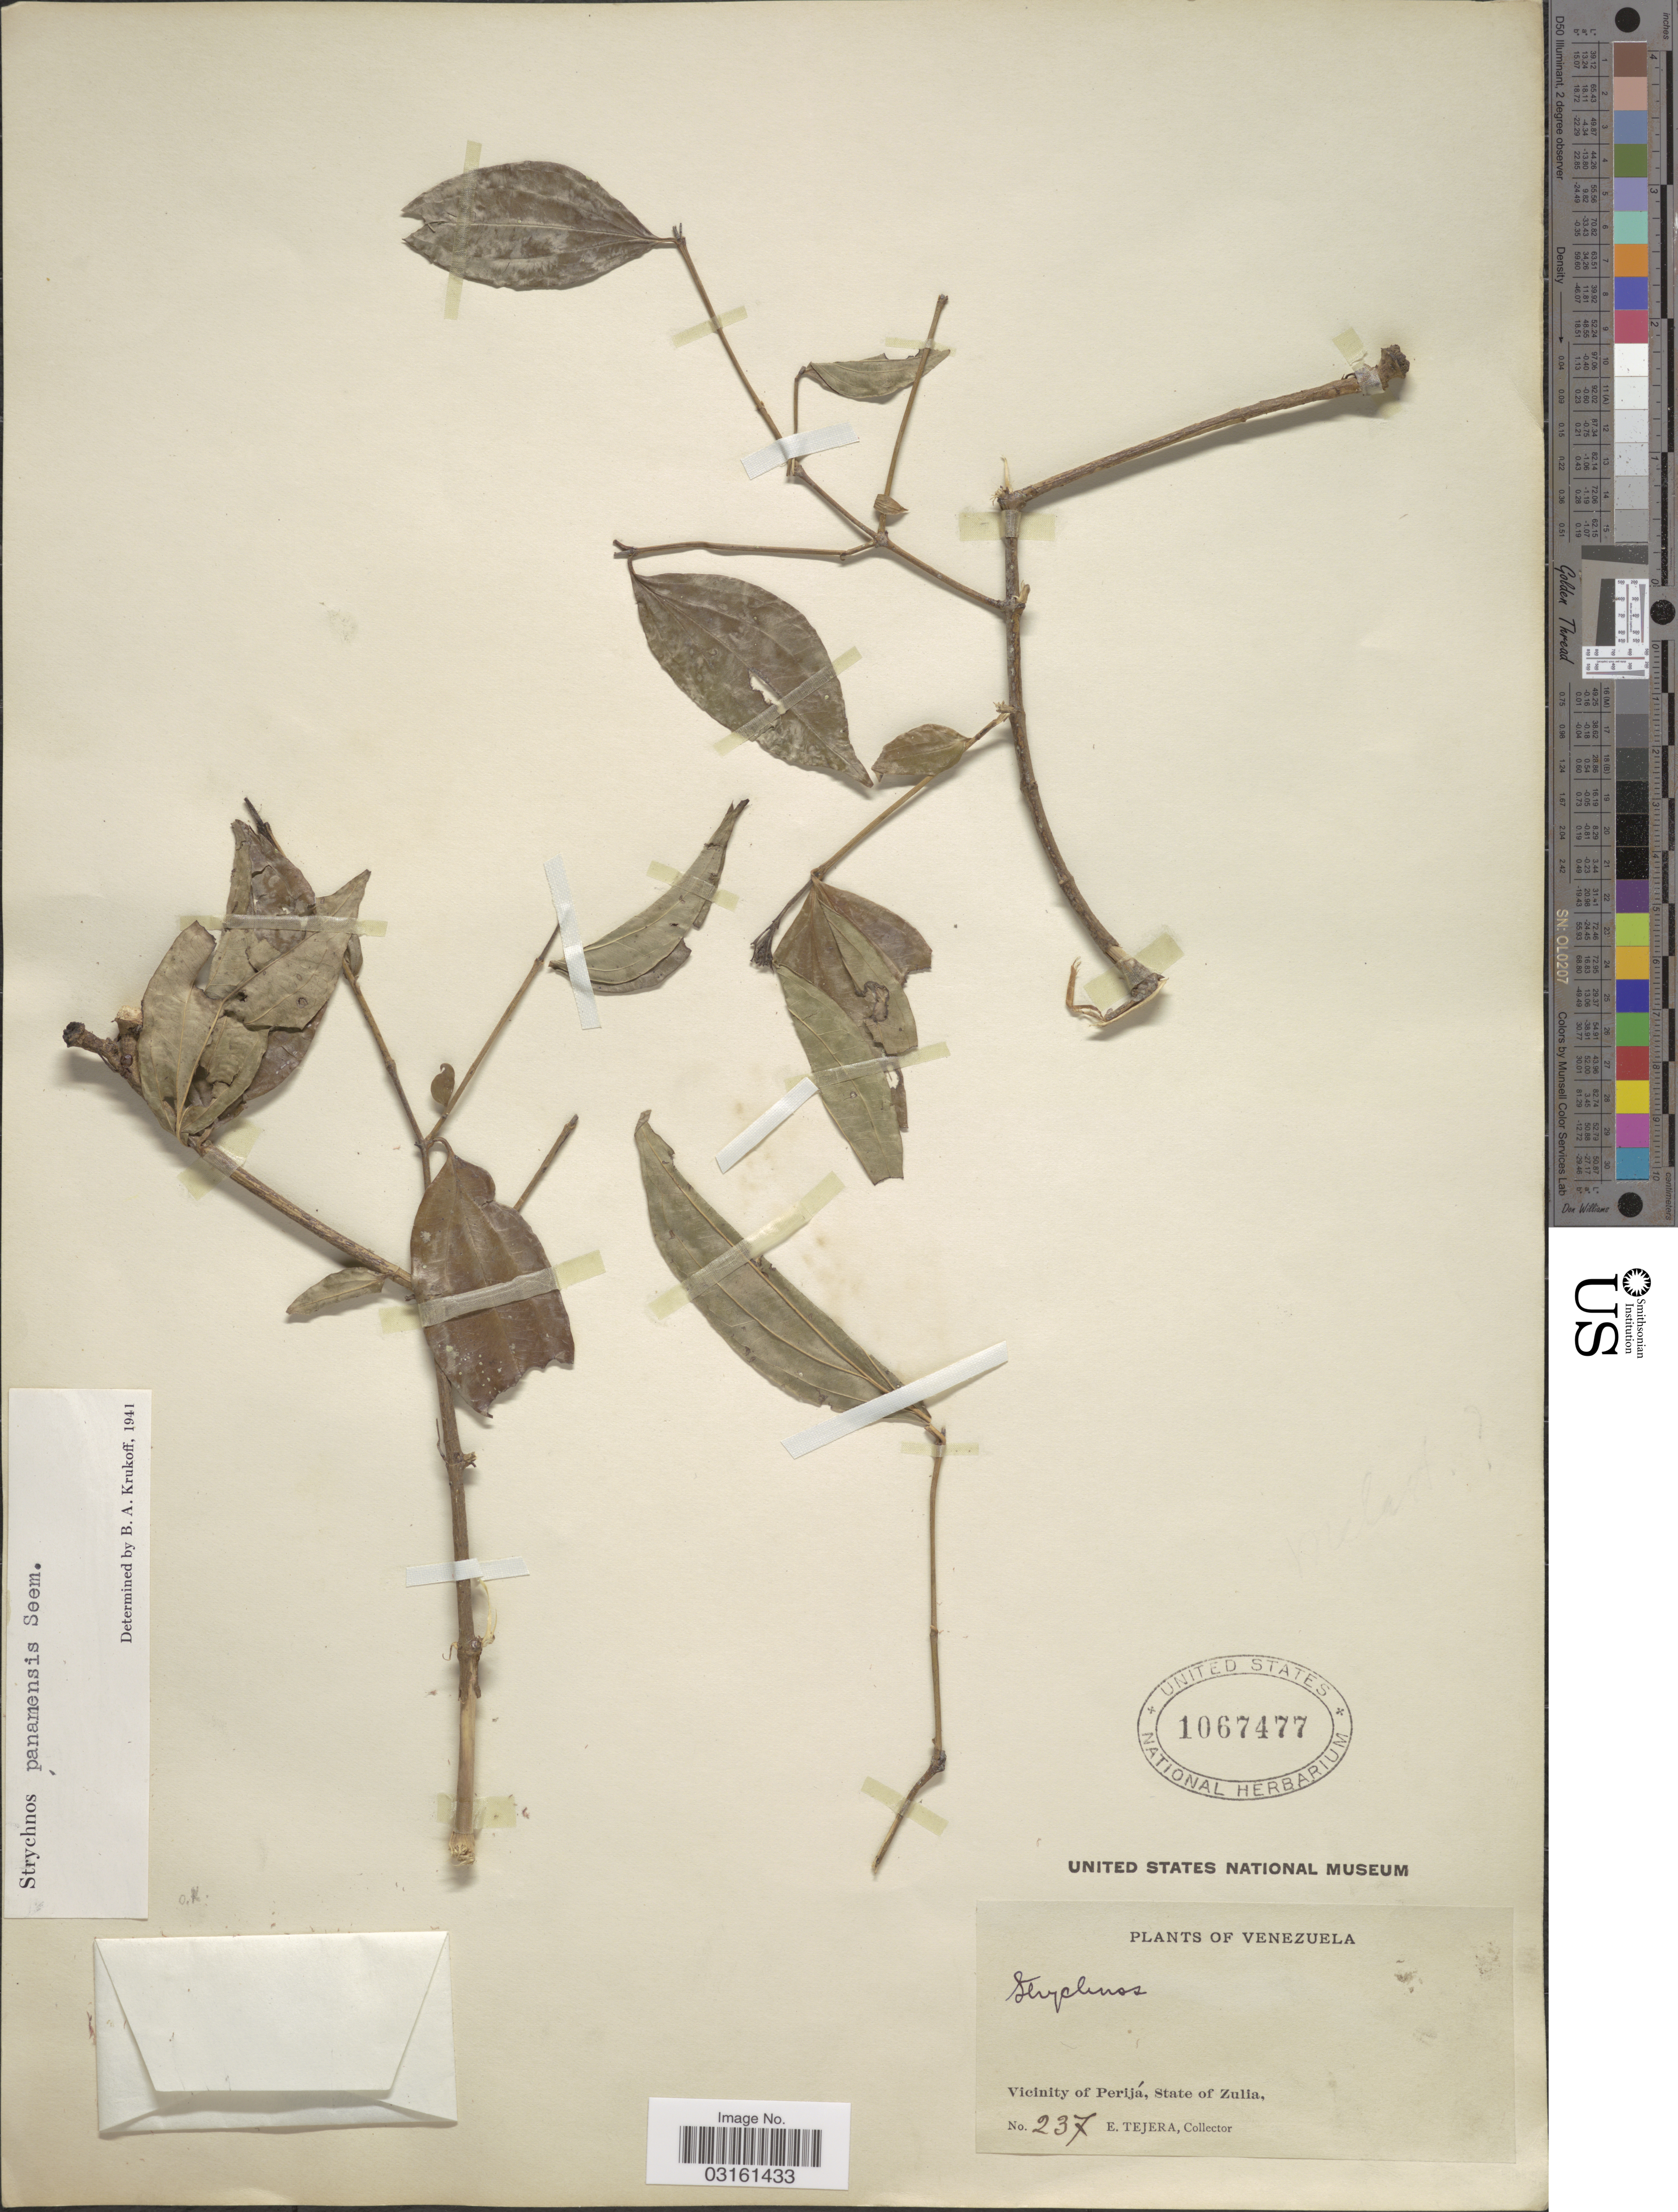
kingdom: Plantae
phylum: Tracheophyta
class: Magnoliopsida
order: Gentianales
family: Loganiaceae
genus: Strychnos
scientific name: Strychnos panamensis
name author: Seem.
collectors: E. Tejera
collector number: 237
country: Venezuela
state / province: Zulia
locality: Vicinity of Perijá.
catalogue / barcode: US 1067477